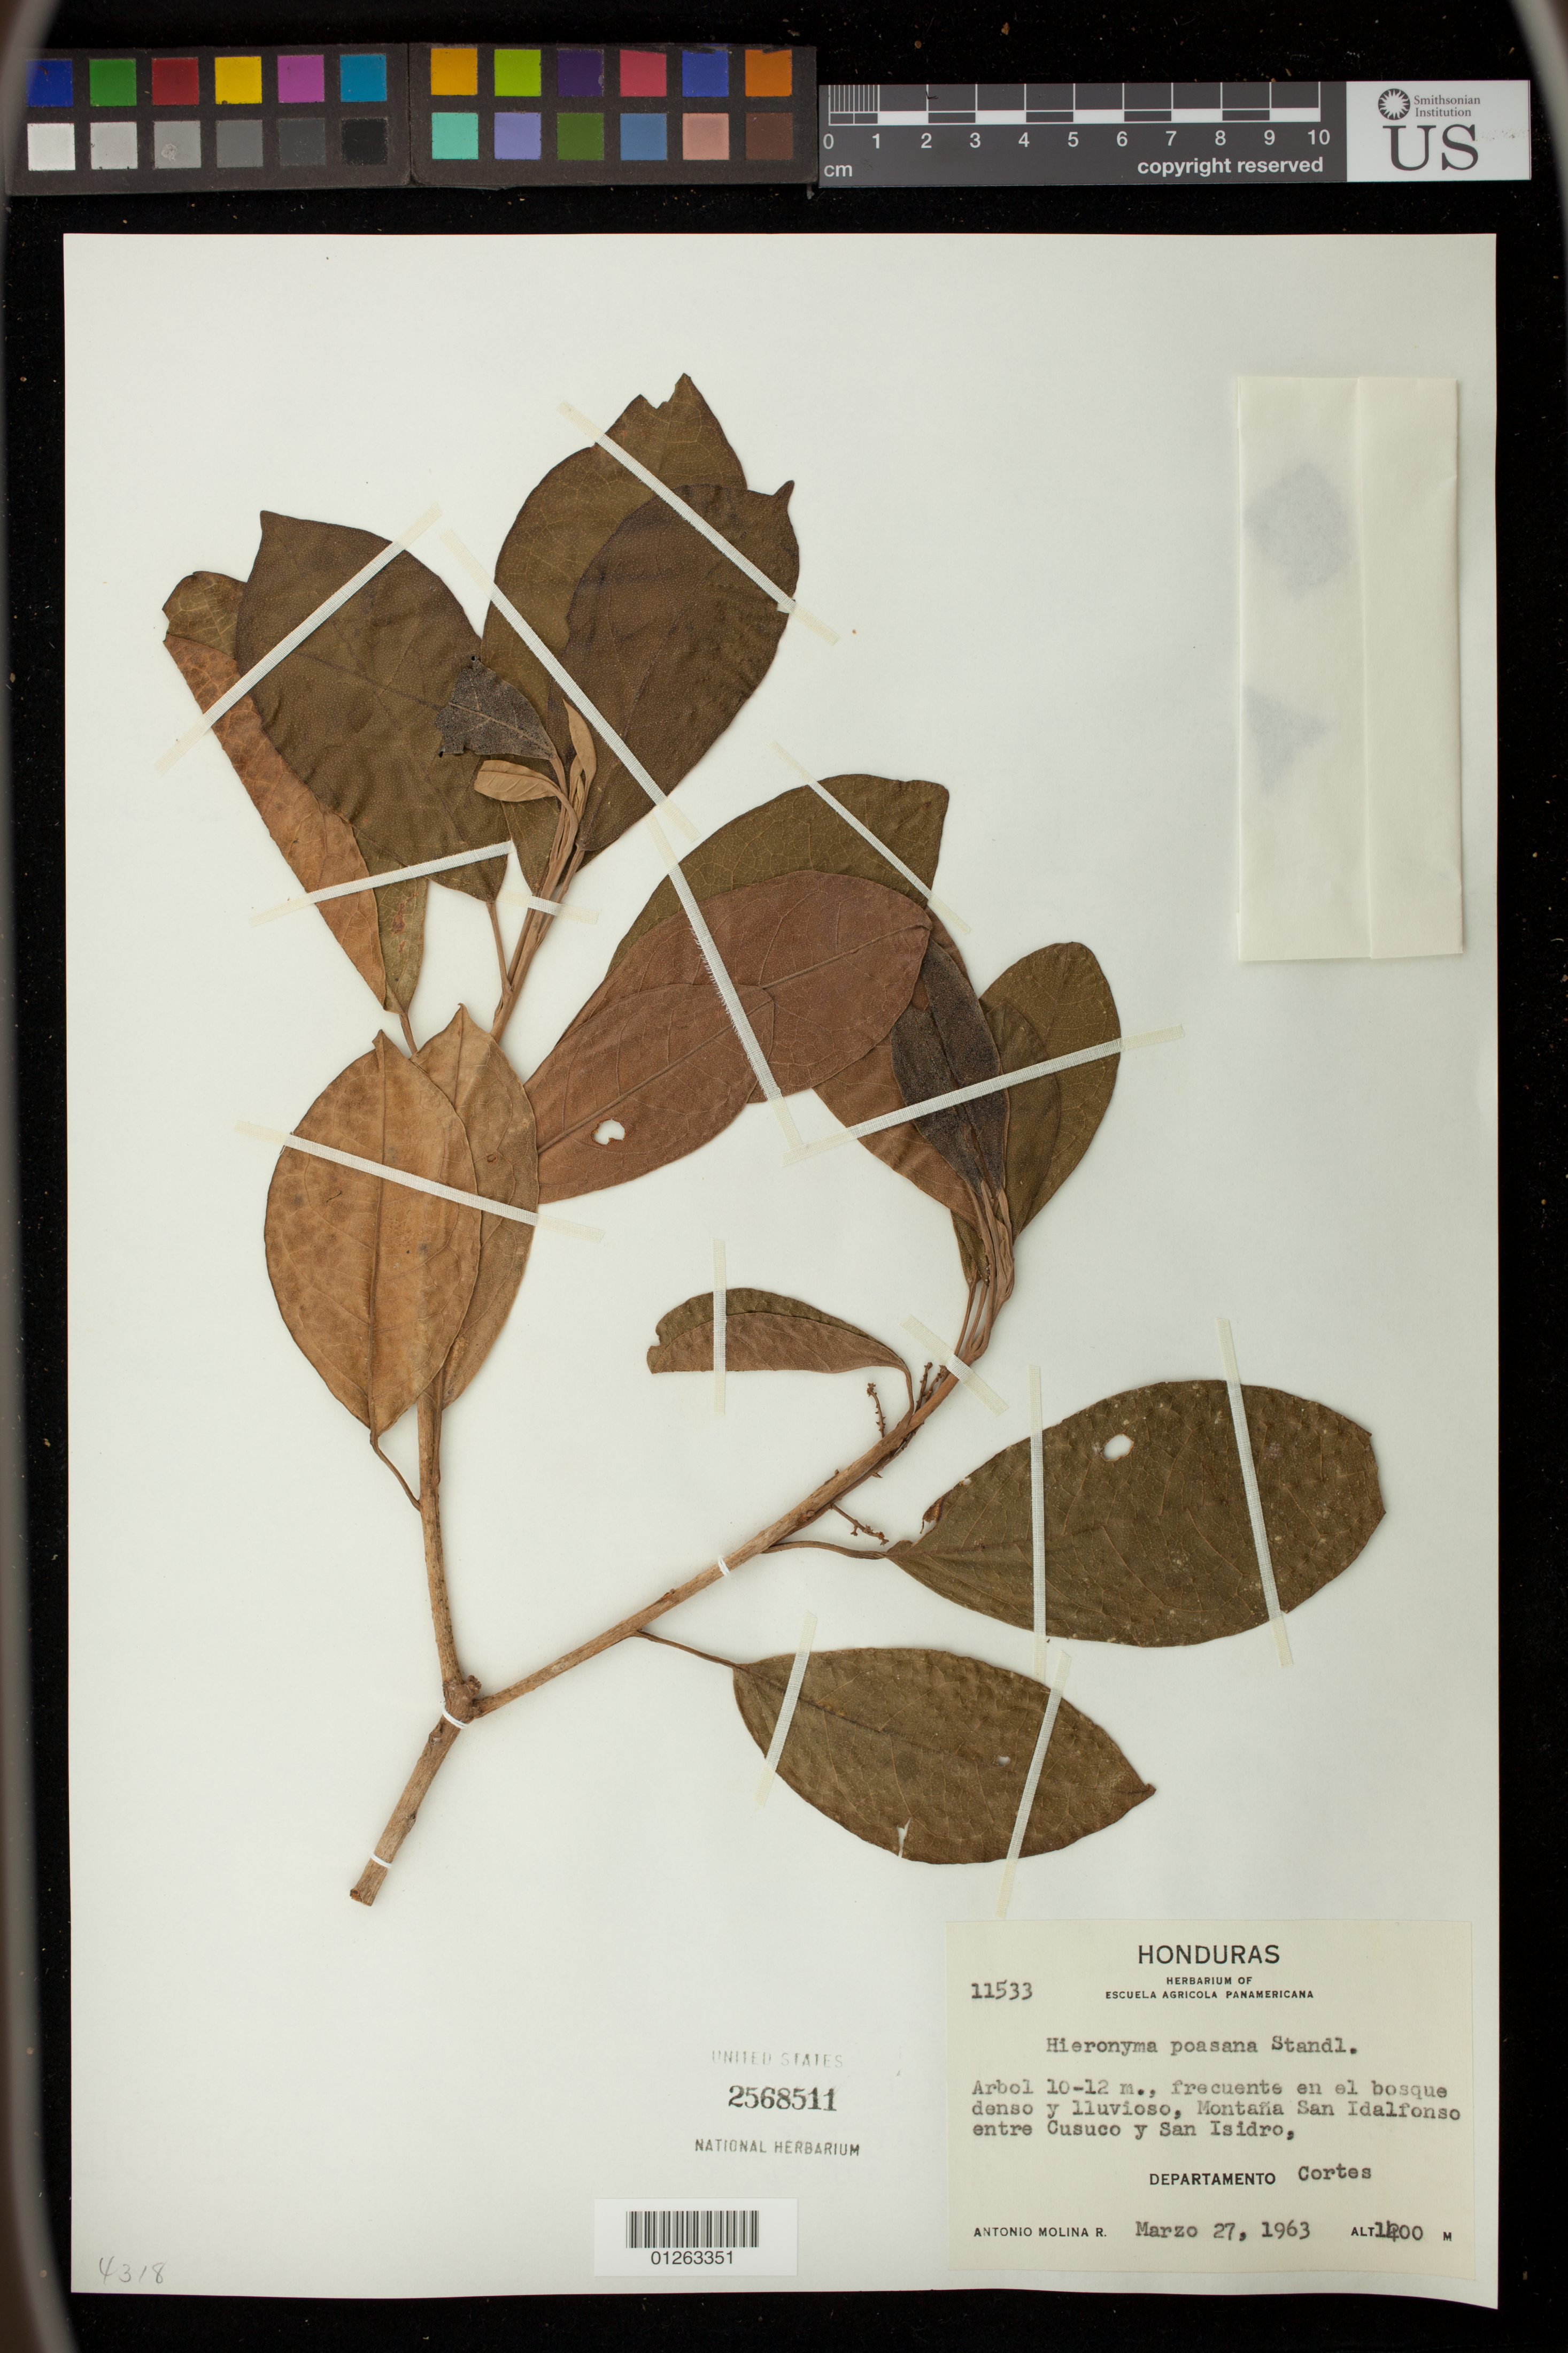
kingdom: Plantae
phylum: Tracheophyta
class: Magnoliopsida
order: Malpighiales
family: Phyllanthaceae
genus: Hieronyma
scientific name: Hieronyma poasana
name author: Standl.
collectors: A. Molina R.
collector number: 11533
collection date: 1963-03-27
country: Honduras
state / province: Cortés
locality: Montana San Idalfonso entre Cusuco y San Isidro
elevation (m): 1403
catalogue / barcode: US 2568511